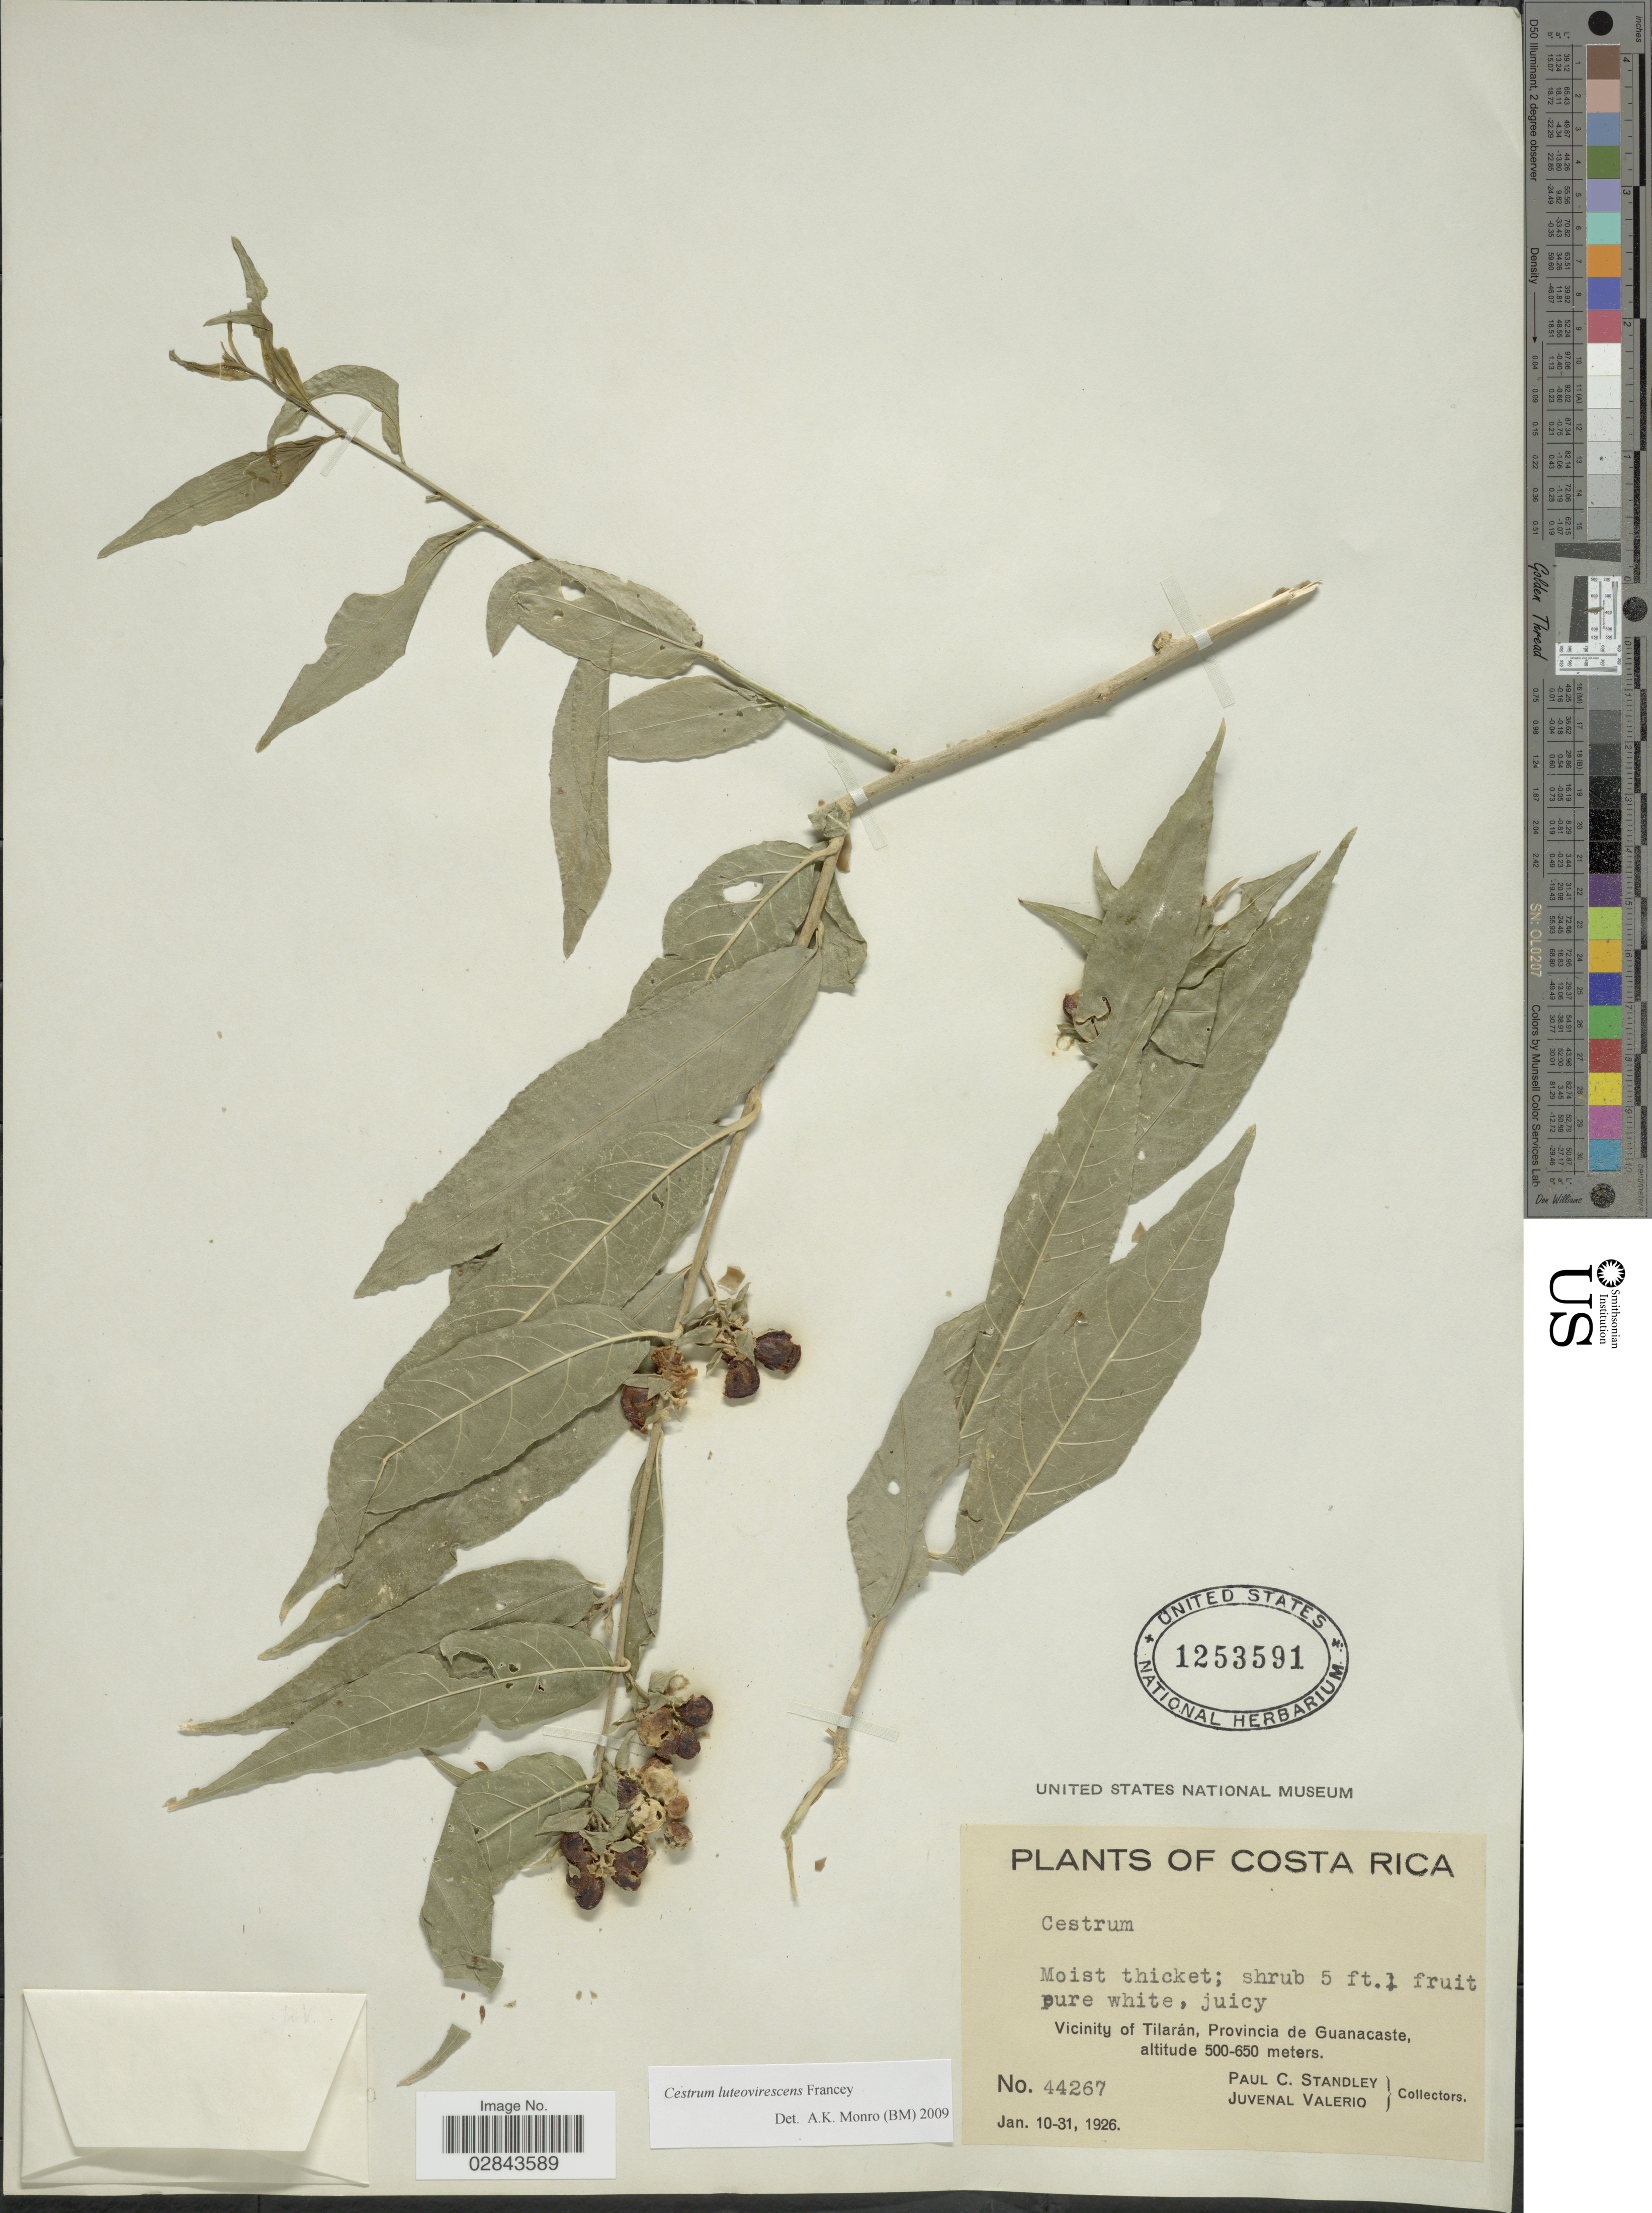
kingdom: Plantae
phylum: Tracheophyta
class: Magnoliopsida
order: Solanales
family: Solanaceae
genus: Cestrum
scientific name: Cestrum luteo-virescens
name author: Francey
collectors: P. C. Standley & J. Valerio R.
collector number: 44267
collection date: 1926-01-10/1926-01-31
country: Costa Rica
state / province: Guanacaste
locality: Vicinity of Tilarán, Provincia de Guanacaste.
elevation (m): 500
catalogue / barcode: US 1253591